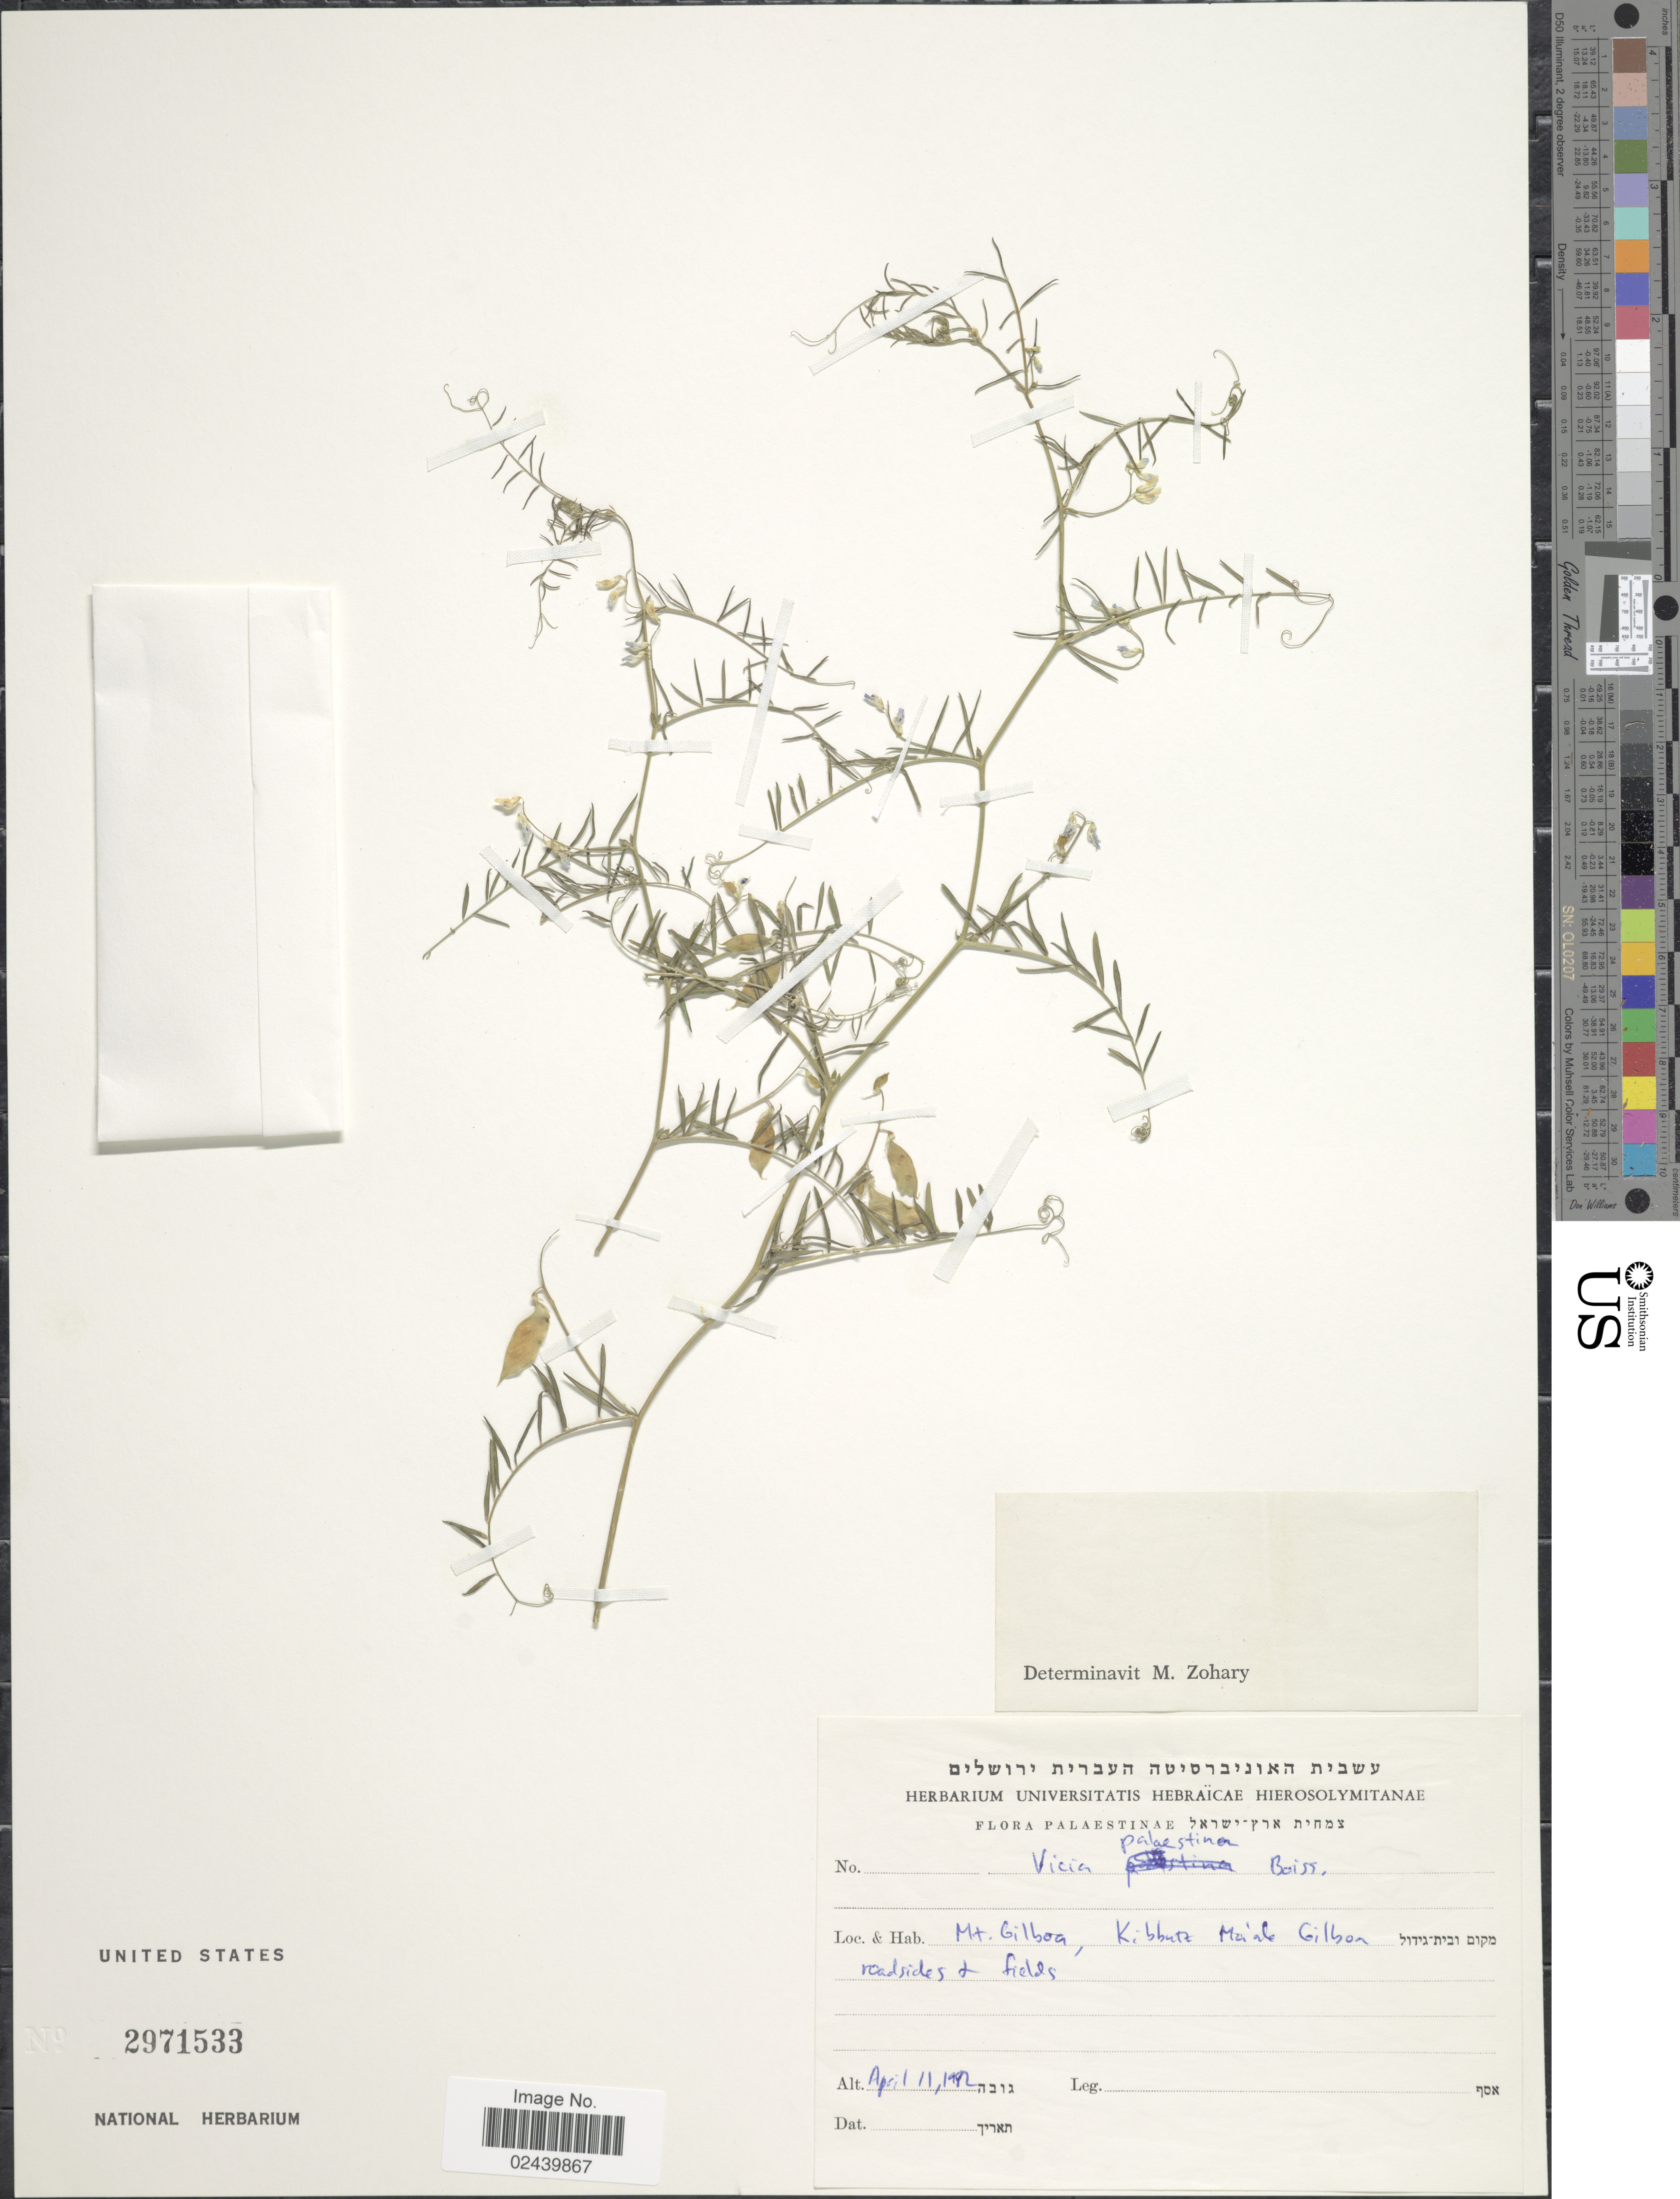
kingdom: Plantae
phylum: Tracheophyta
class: Magnoliopsida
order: Fabales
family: Fabaceae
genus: Vicia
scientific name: Vicia palaestina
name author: Boiss.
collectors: Herbarium Universitatis Hebraicae Hierosolymitanae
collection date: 1982-04-11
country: Israel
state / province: Northern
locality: Palaestinae. Mt. Gilboa, Kibbutz Ma'ale Gilboa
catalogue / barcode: US 2971533